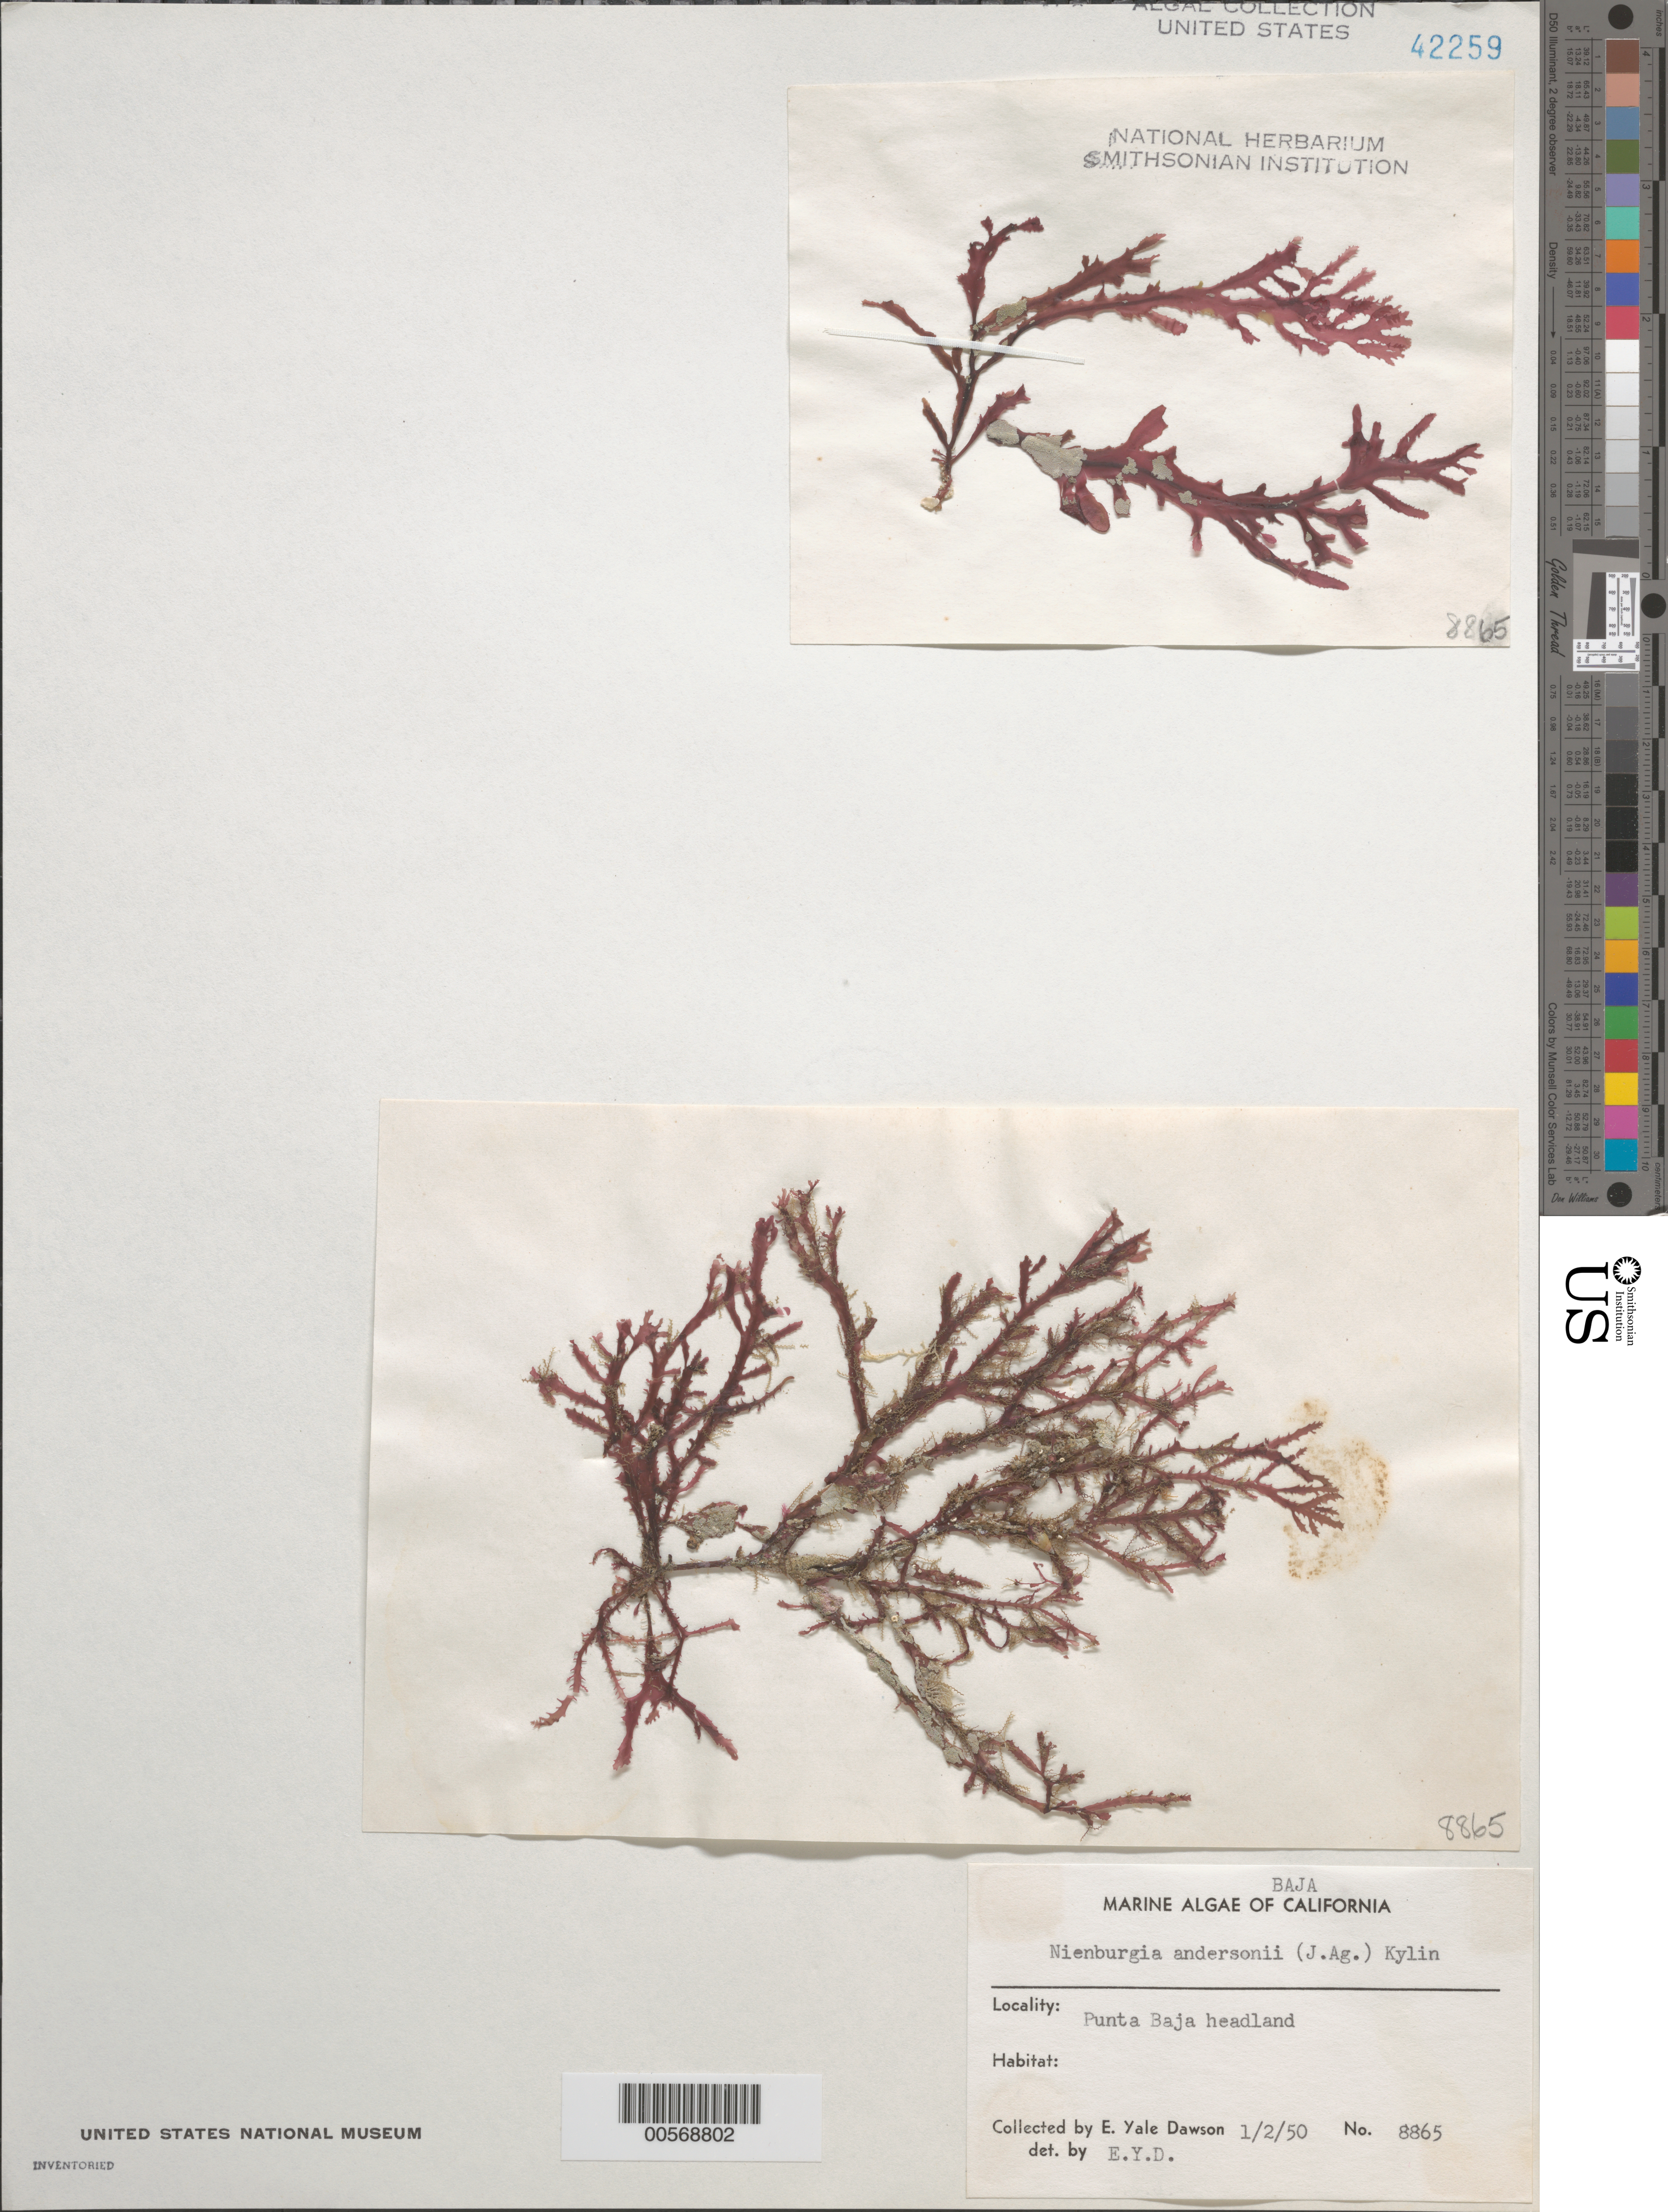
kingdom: Plantae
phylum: Rhodophyta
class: Florideophyceae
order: Ceramiales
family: Delesseriaceae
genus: Nienburgia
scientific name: Nienburgia andersoniana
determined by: Dawson, E. Y.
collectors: E. Y. Dawson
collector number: EYD 8865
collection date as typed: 02 Jan 1950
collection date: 1950-01-02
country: Mexico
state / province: Baja California Norte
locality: Punta Baja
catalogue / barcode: US 42259